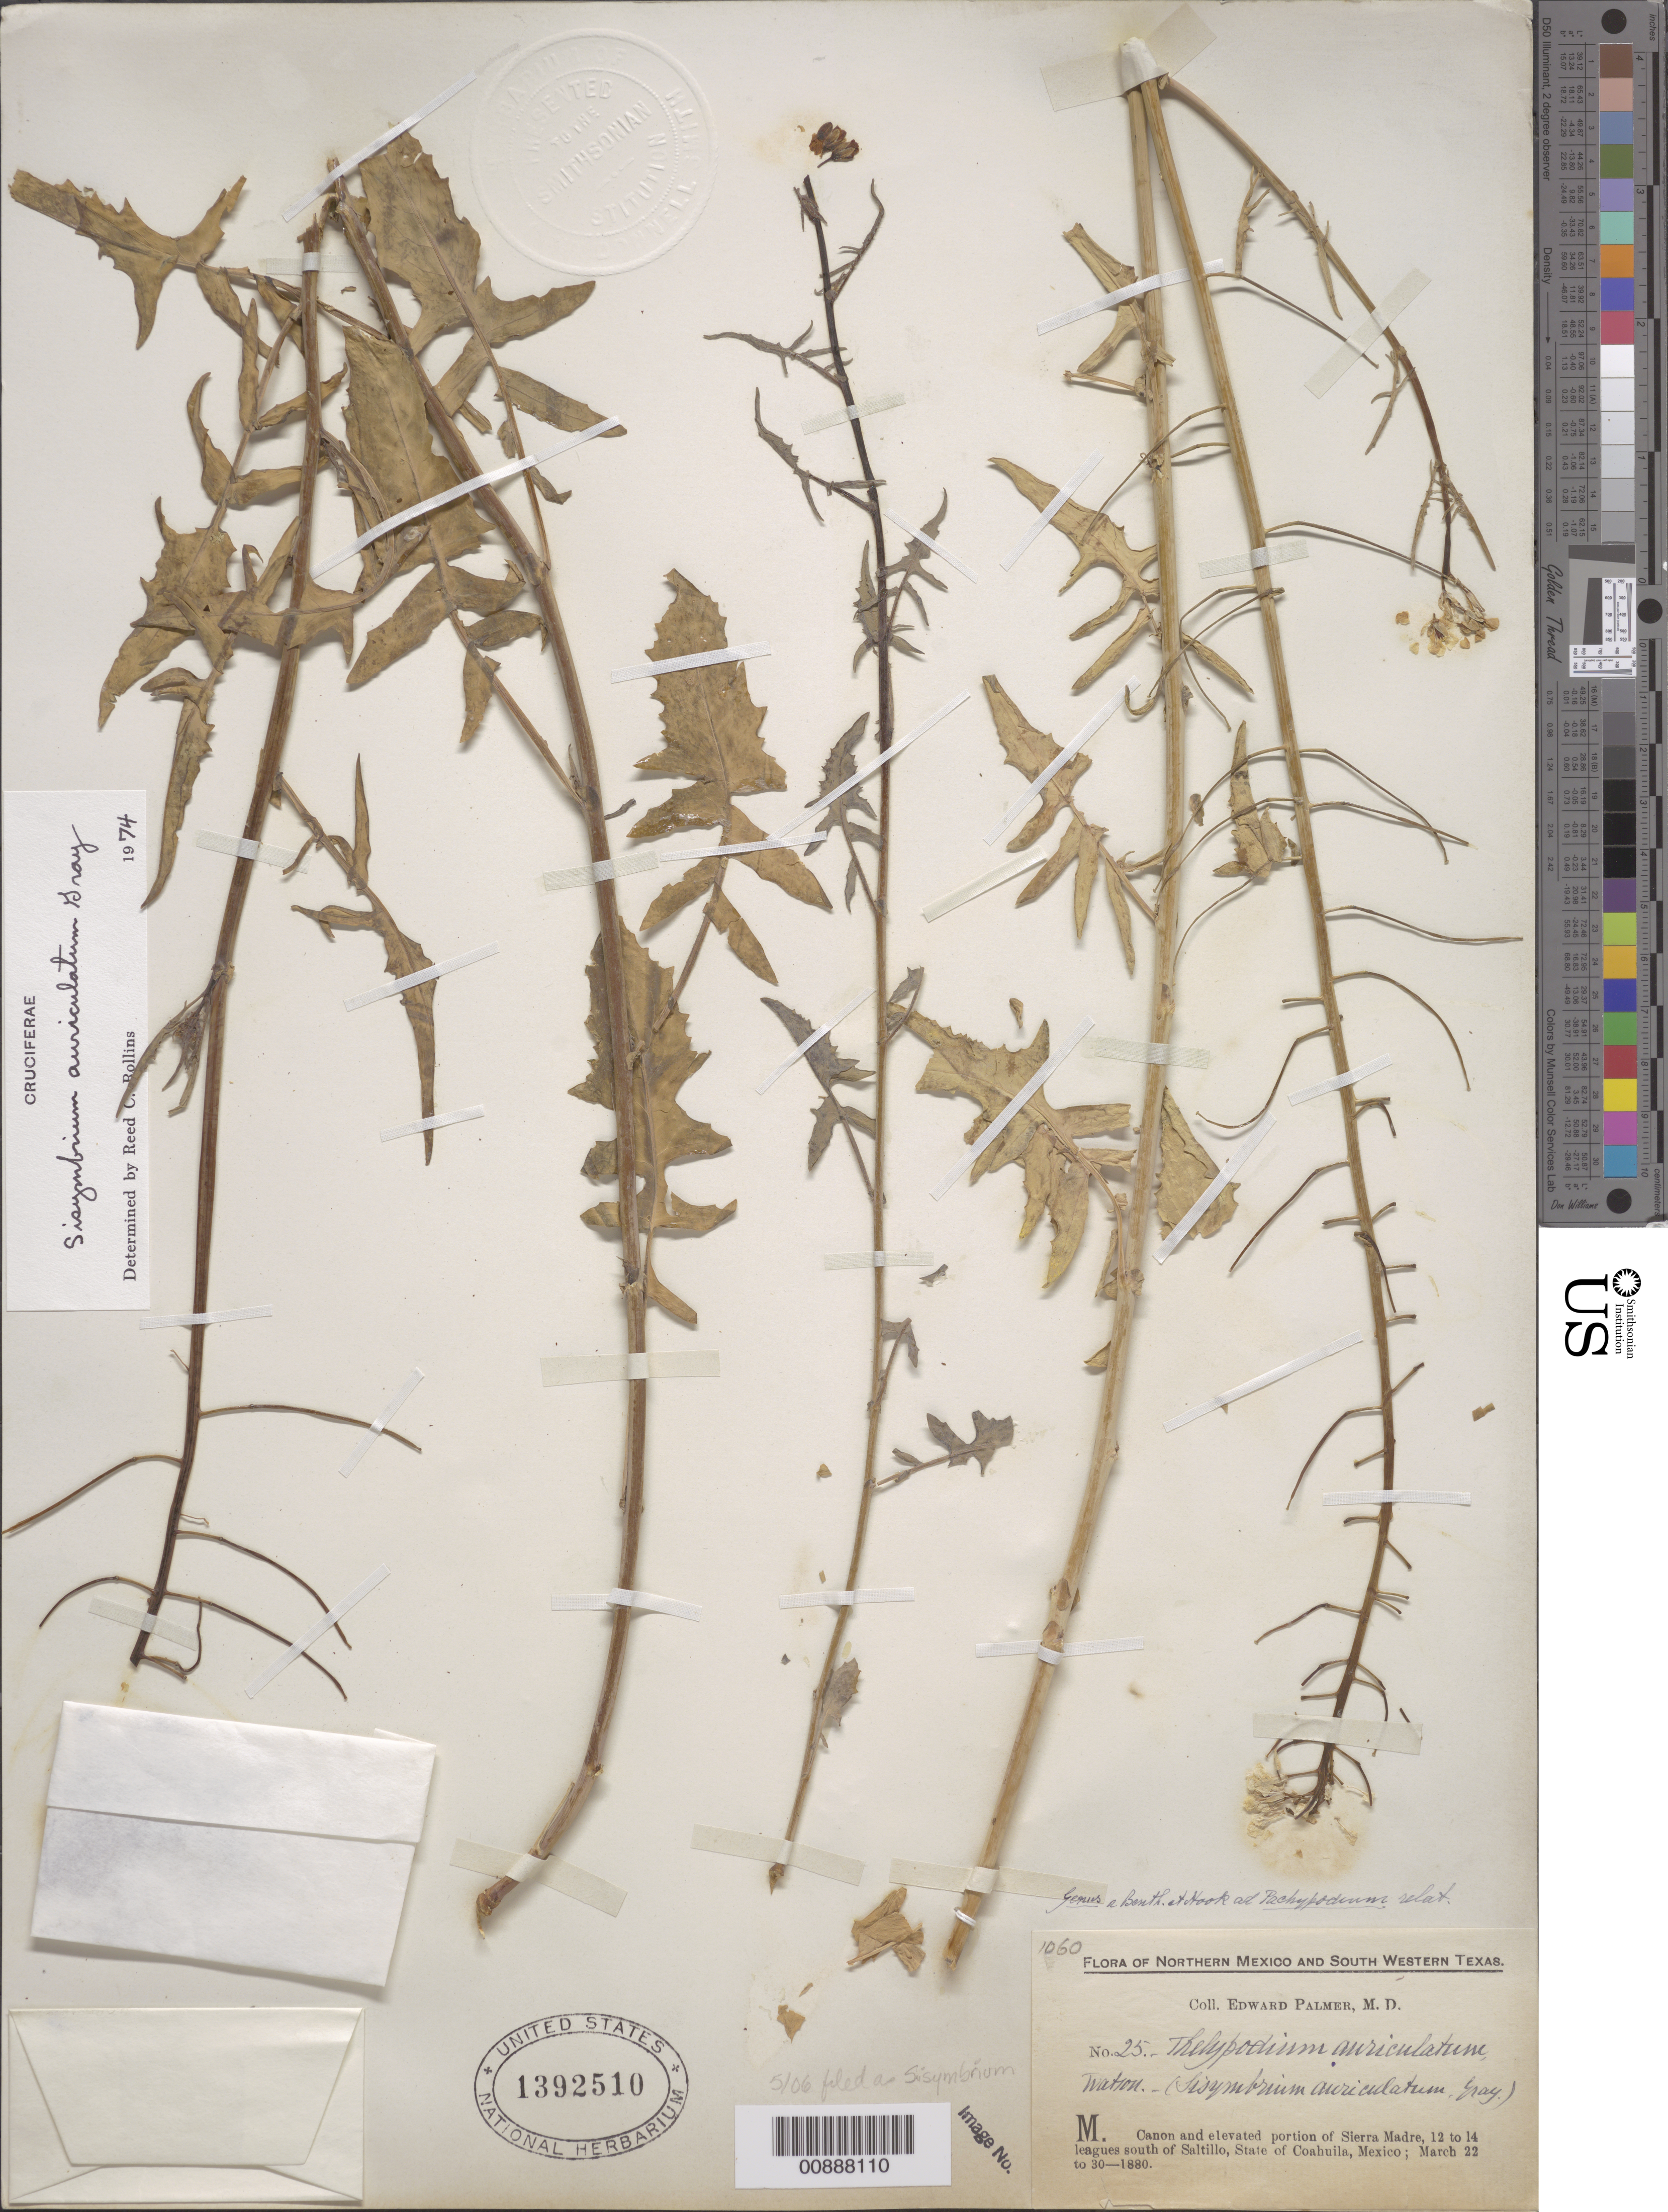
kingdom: Plantae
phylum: Tracheophyta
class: Magnoliopsida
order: Brassicales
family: Brassicaceae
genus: Sisymbrium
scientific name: Sisymbrium auriculatum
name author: A. Gray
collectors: E. Palmer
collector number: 25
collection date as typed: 22 Mar 1880 to 30 Mar 1880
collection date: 1880-03-22/1880-03-30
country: Mexico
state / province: Coahuila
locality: M. Cañon and elevated portions of Sierra Madre, 12 to 14 leagues south of Saltillo, Coahuila.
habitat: Cañon and elevated portions of Sierra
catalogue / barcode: US 1392510